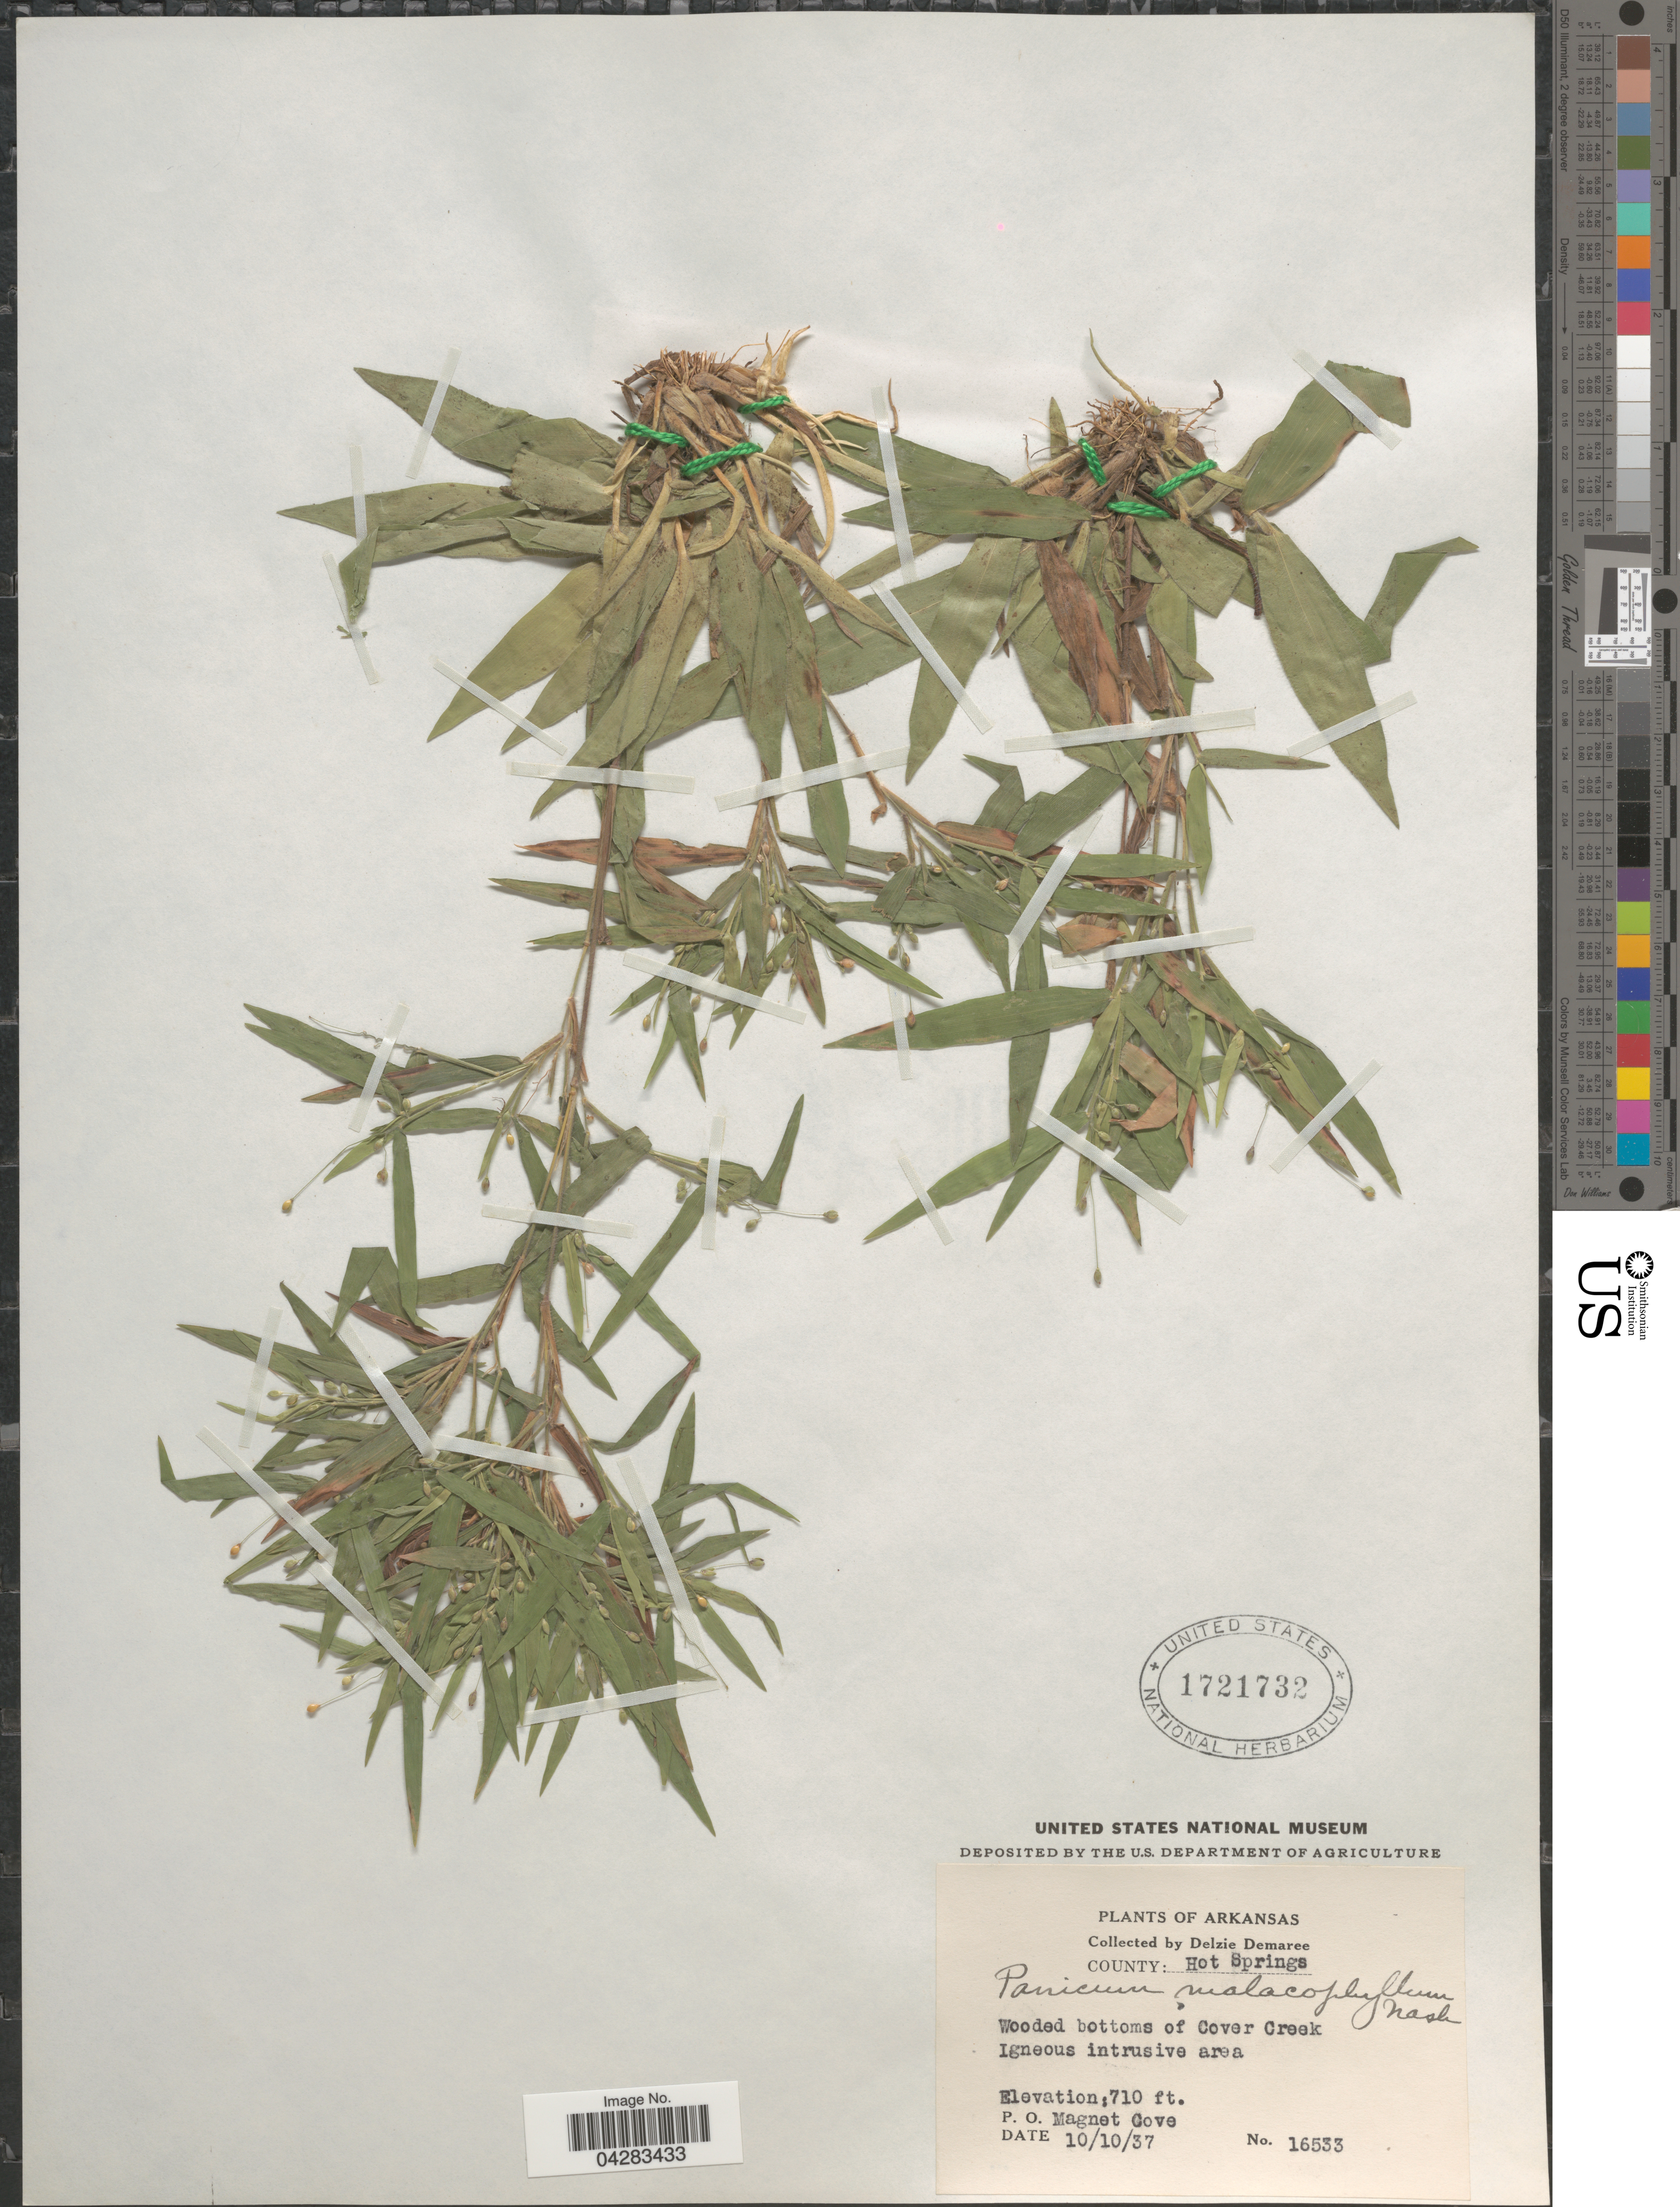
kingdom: Plantae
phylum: Tracheophyta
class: Liliopsida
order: Poales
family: Poaceae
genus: Dichanthelium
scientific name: Dichanthelium malacophyllum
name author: (Nash) Gould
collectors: D. Demaree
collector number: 16533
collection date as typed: Transcribed d/m/y: 10/10/37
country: United States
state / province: Arkansas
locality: County: Hot Springs. Wooded bottoms of Cover Creek. Igneous intrusive area. P. O. Magnet Cove.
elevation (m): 216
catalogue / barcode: US 1721732